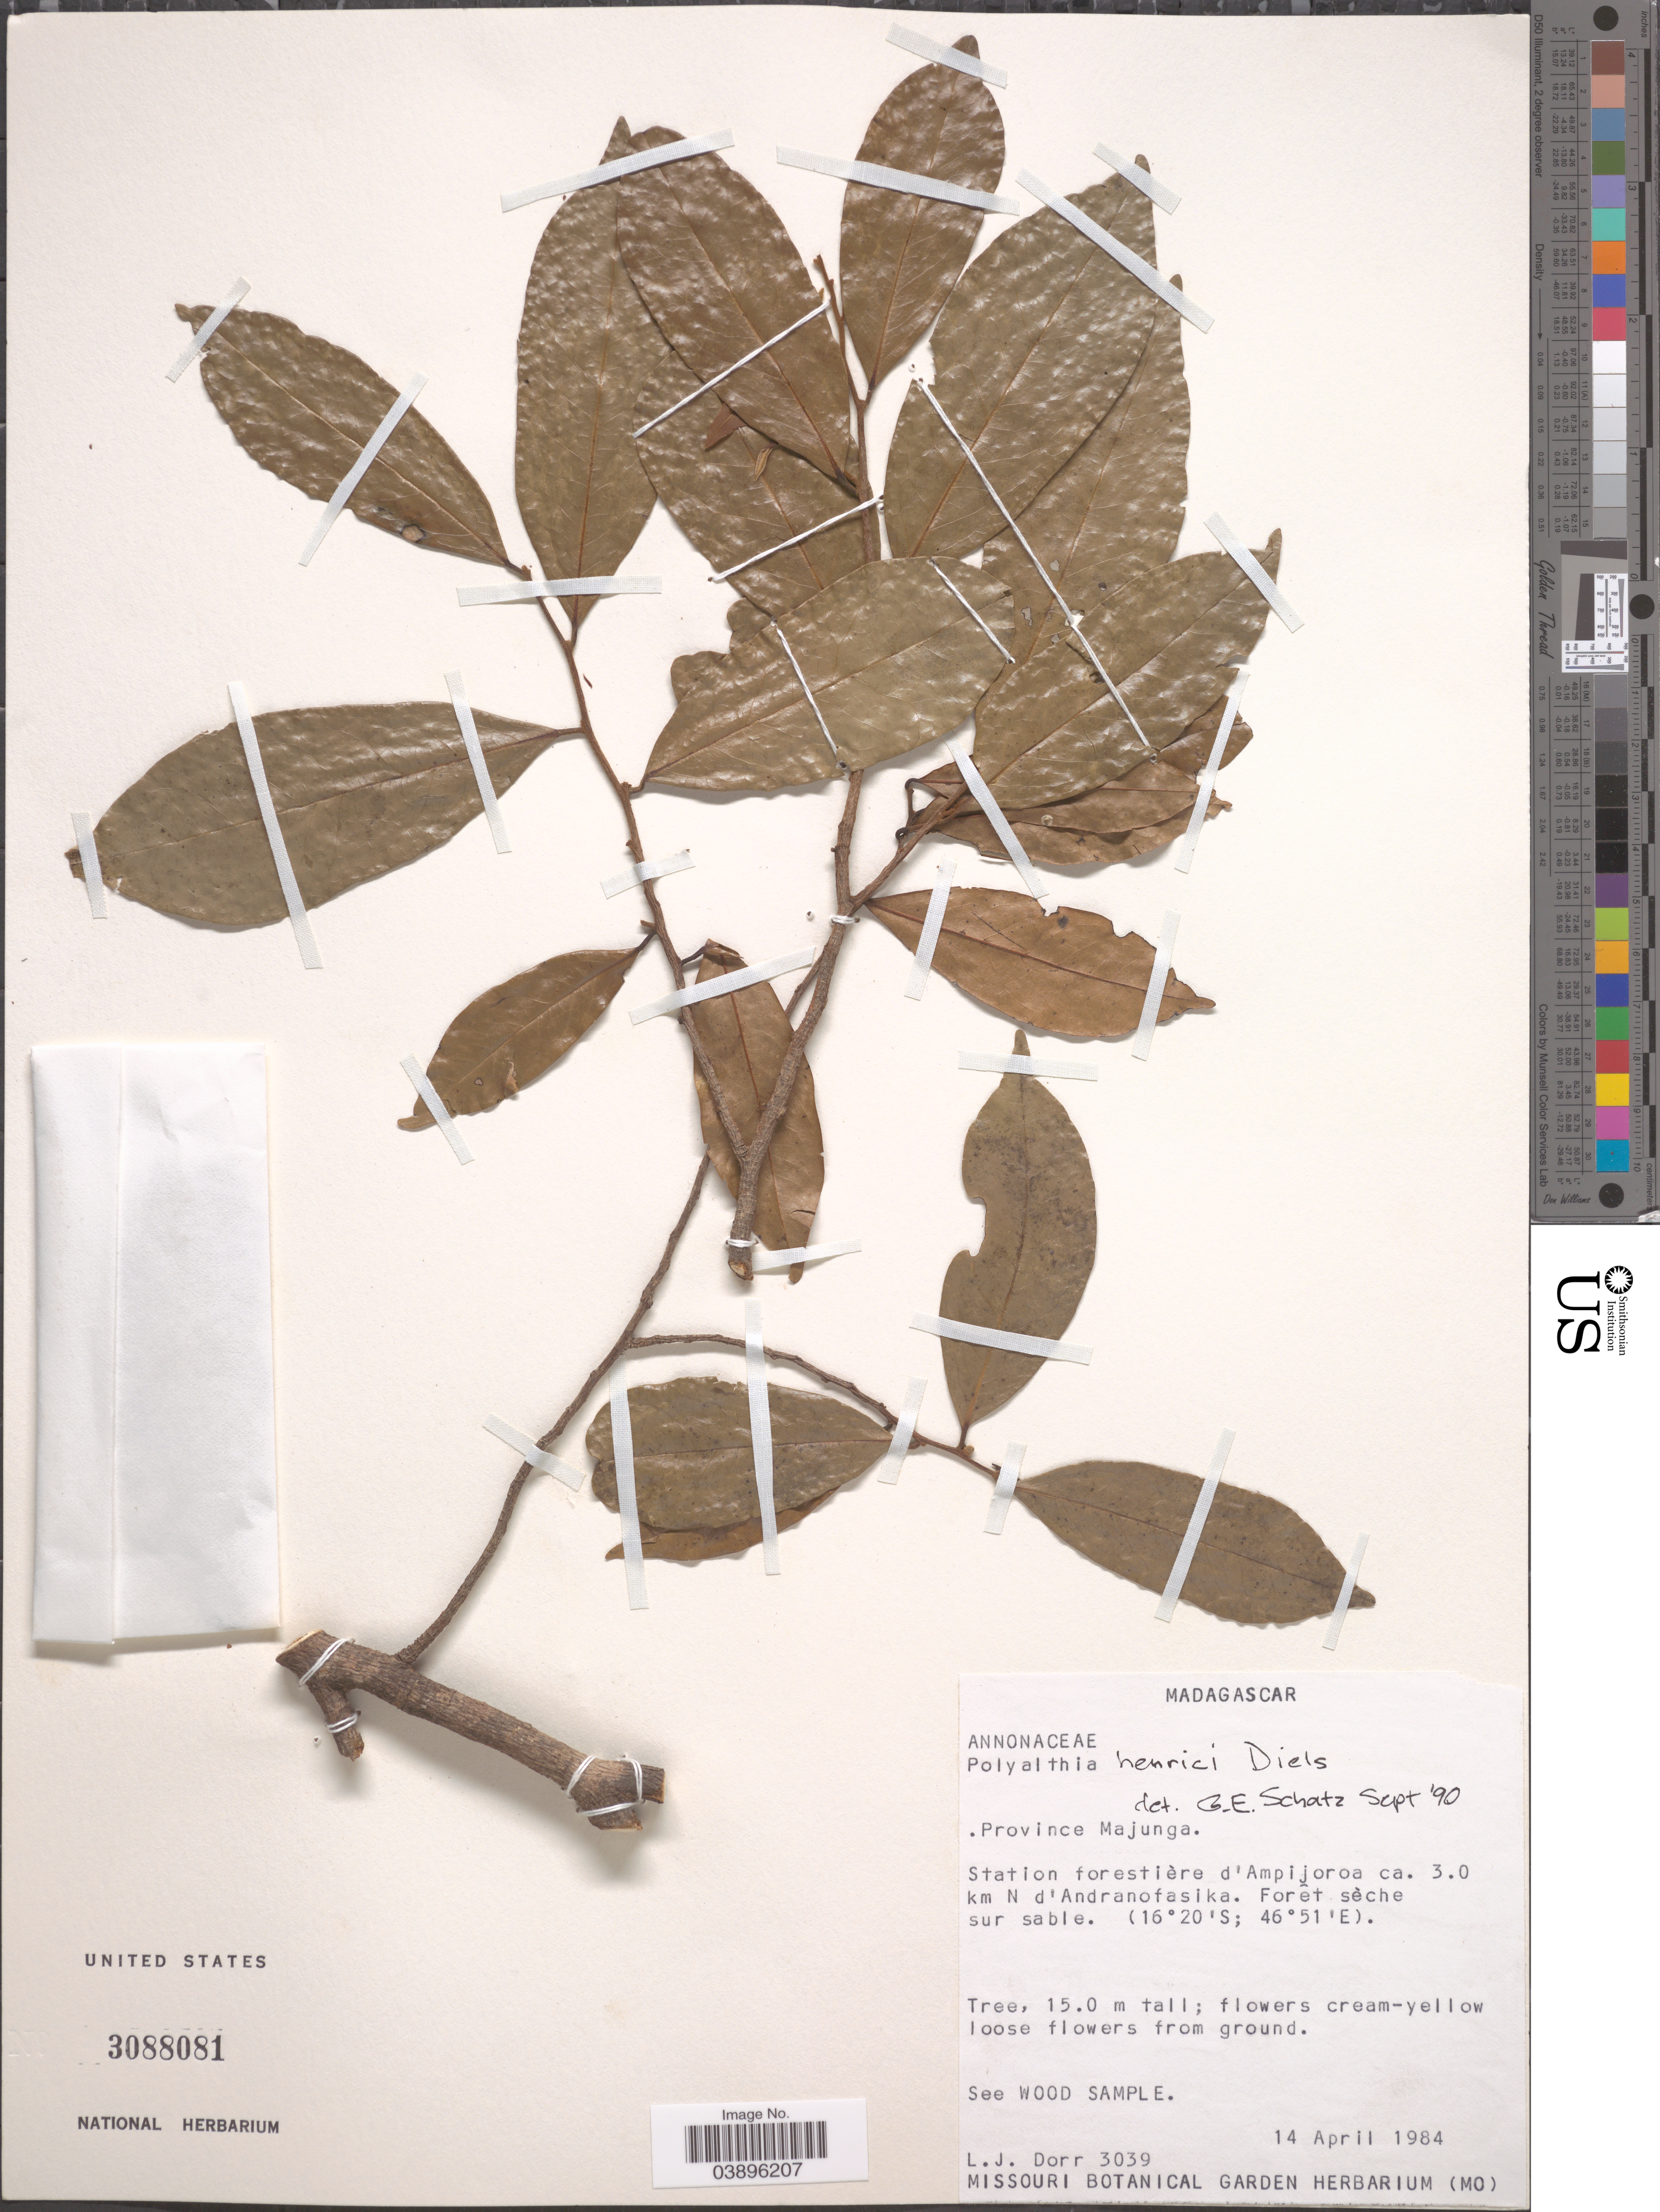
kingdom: Plantae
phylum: Tracheophyta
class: Magnoliopsida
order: Magnoliales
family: Annonaceae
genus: Polyalthia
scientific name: Polyalthia henrici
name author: Diels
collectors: L. J. Dorr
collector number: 3039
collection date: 1984-04-14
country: Madagascar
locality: Province Majunga, Station forestière d'Ampijoroa ca. 3.0 km N d'Andranofasika.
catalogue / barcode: US 3088081